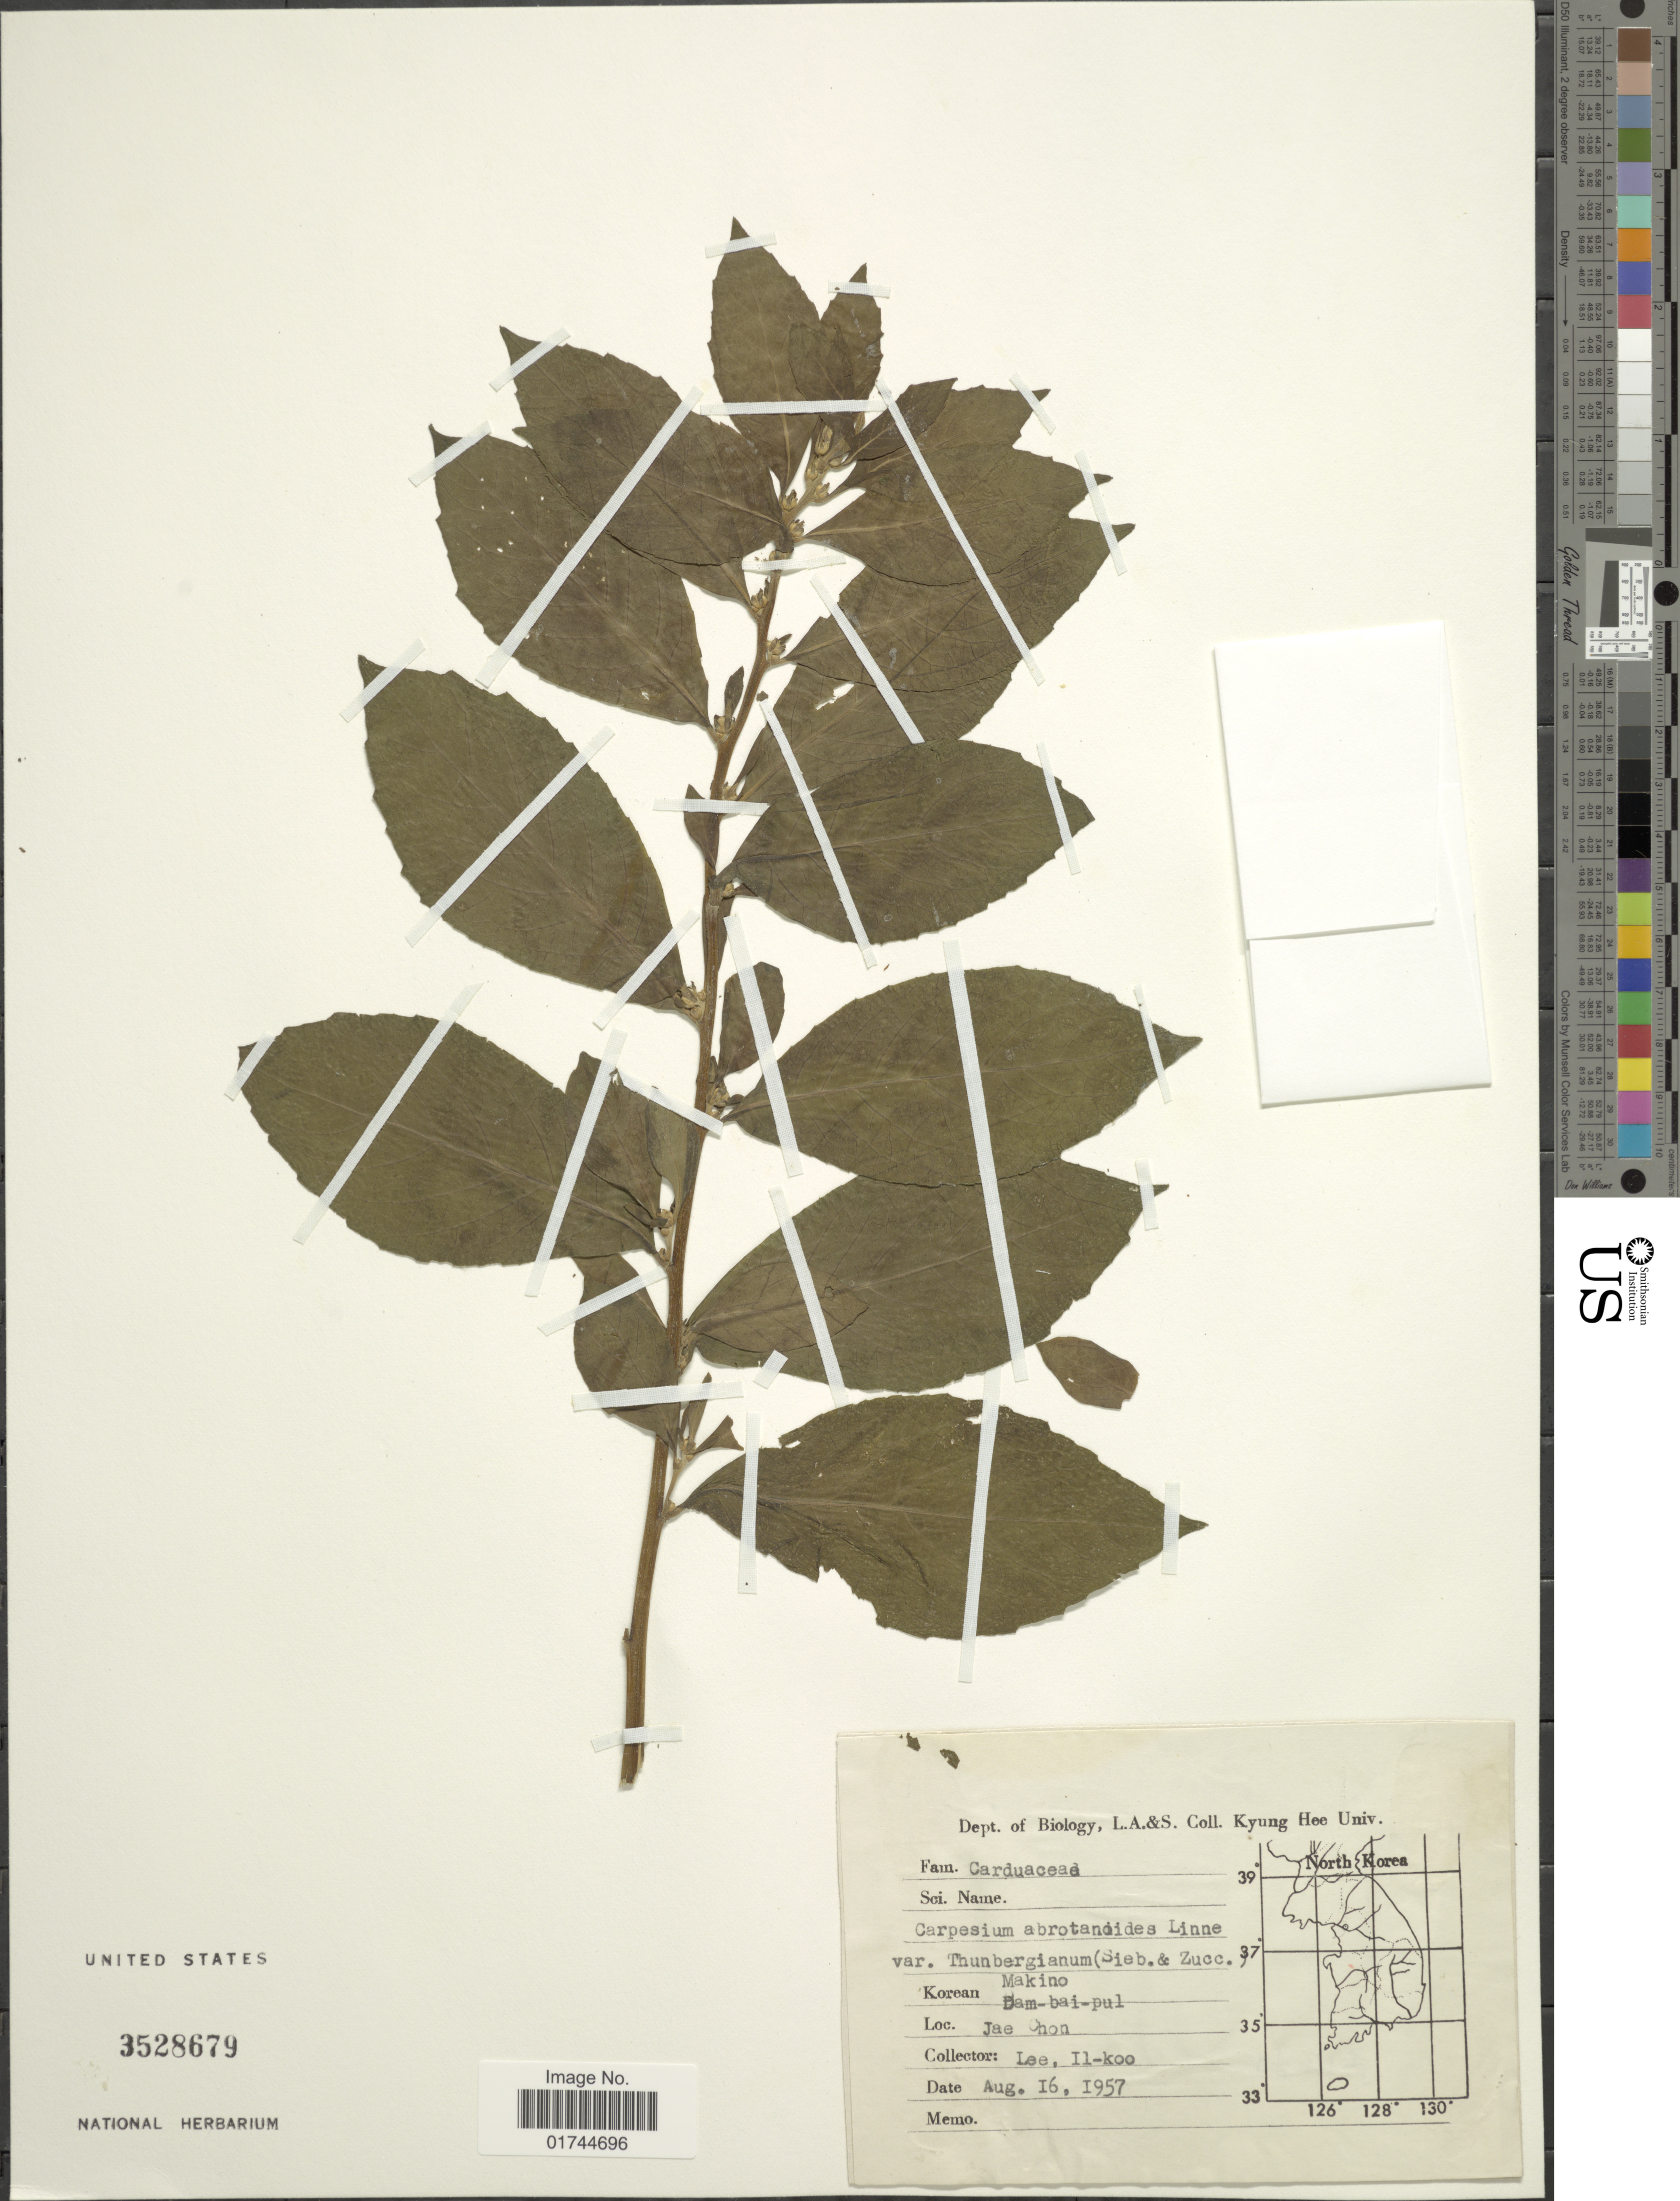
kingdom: Plantae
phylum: Tracheophyta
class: Magnoliopsida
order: Asterales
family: Asteraceae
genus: Carpesium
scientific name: Carpesium abrotanoides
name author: L.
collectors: J. Choi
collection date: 1957-08-16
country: South Korea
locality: Jae Chon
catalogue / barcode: US 3528679